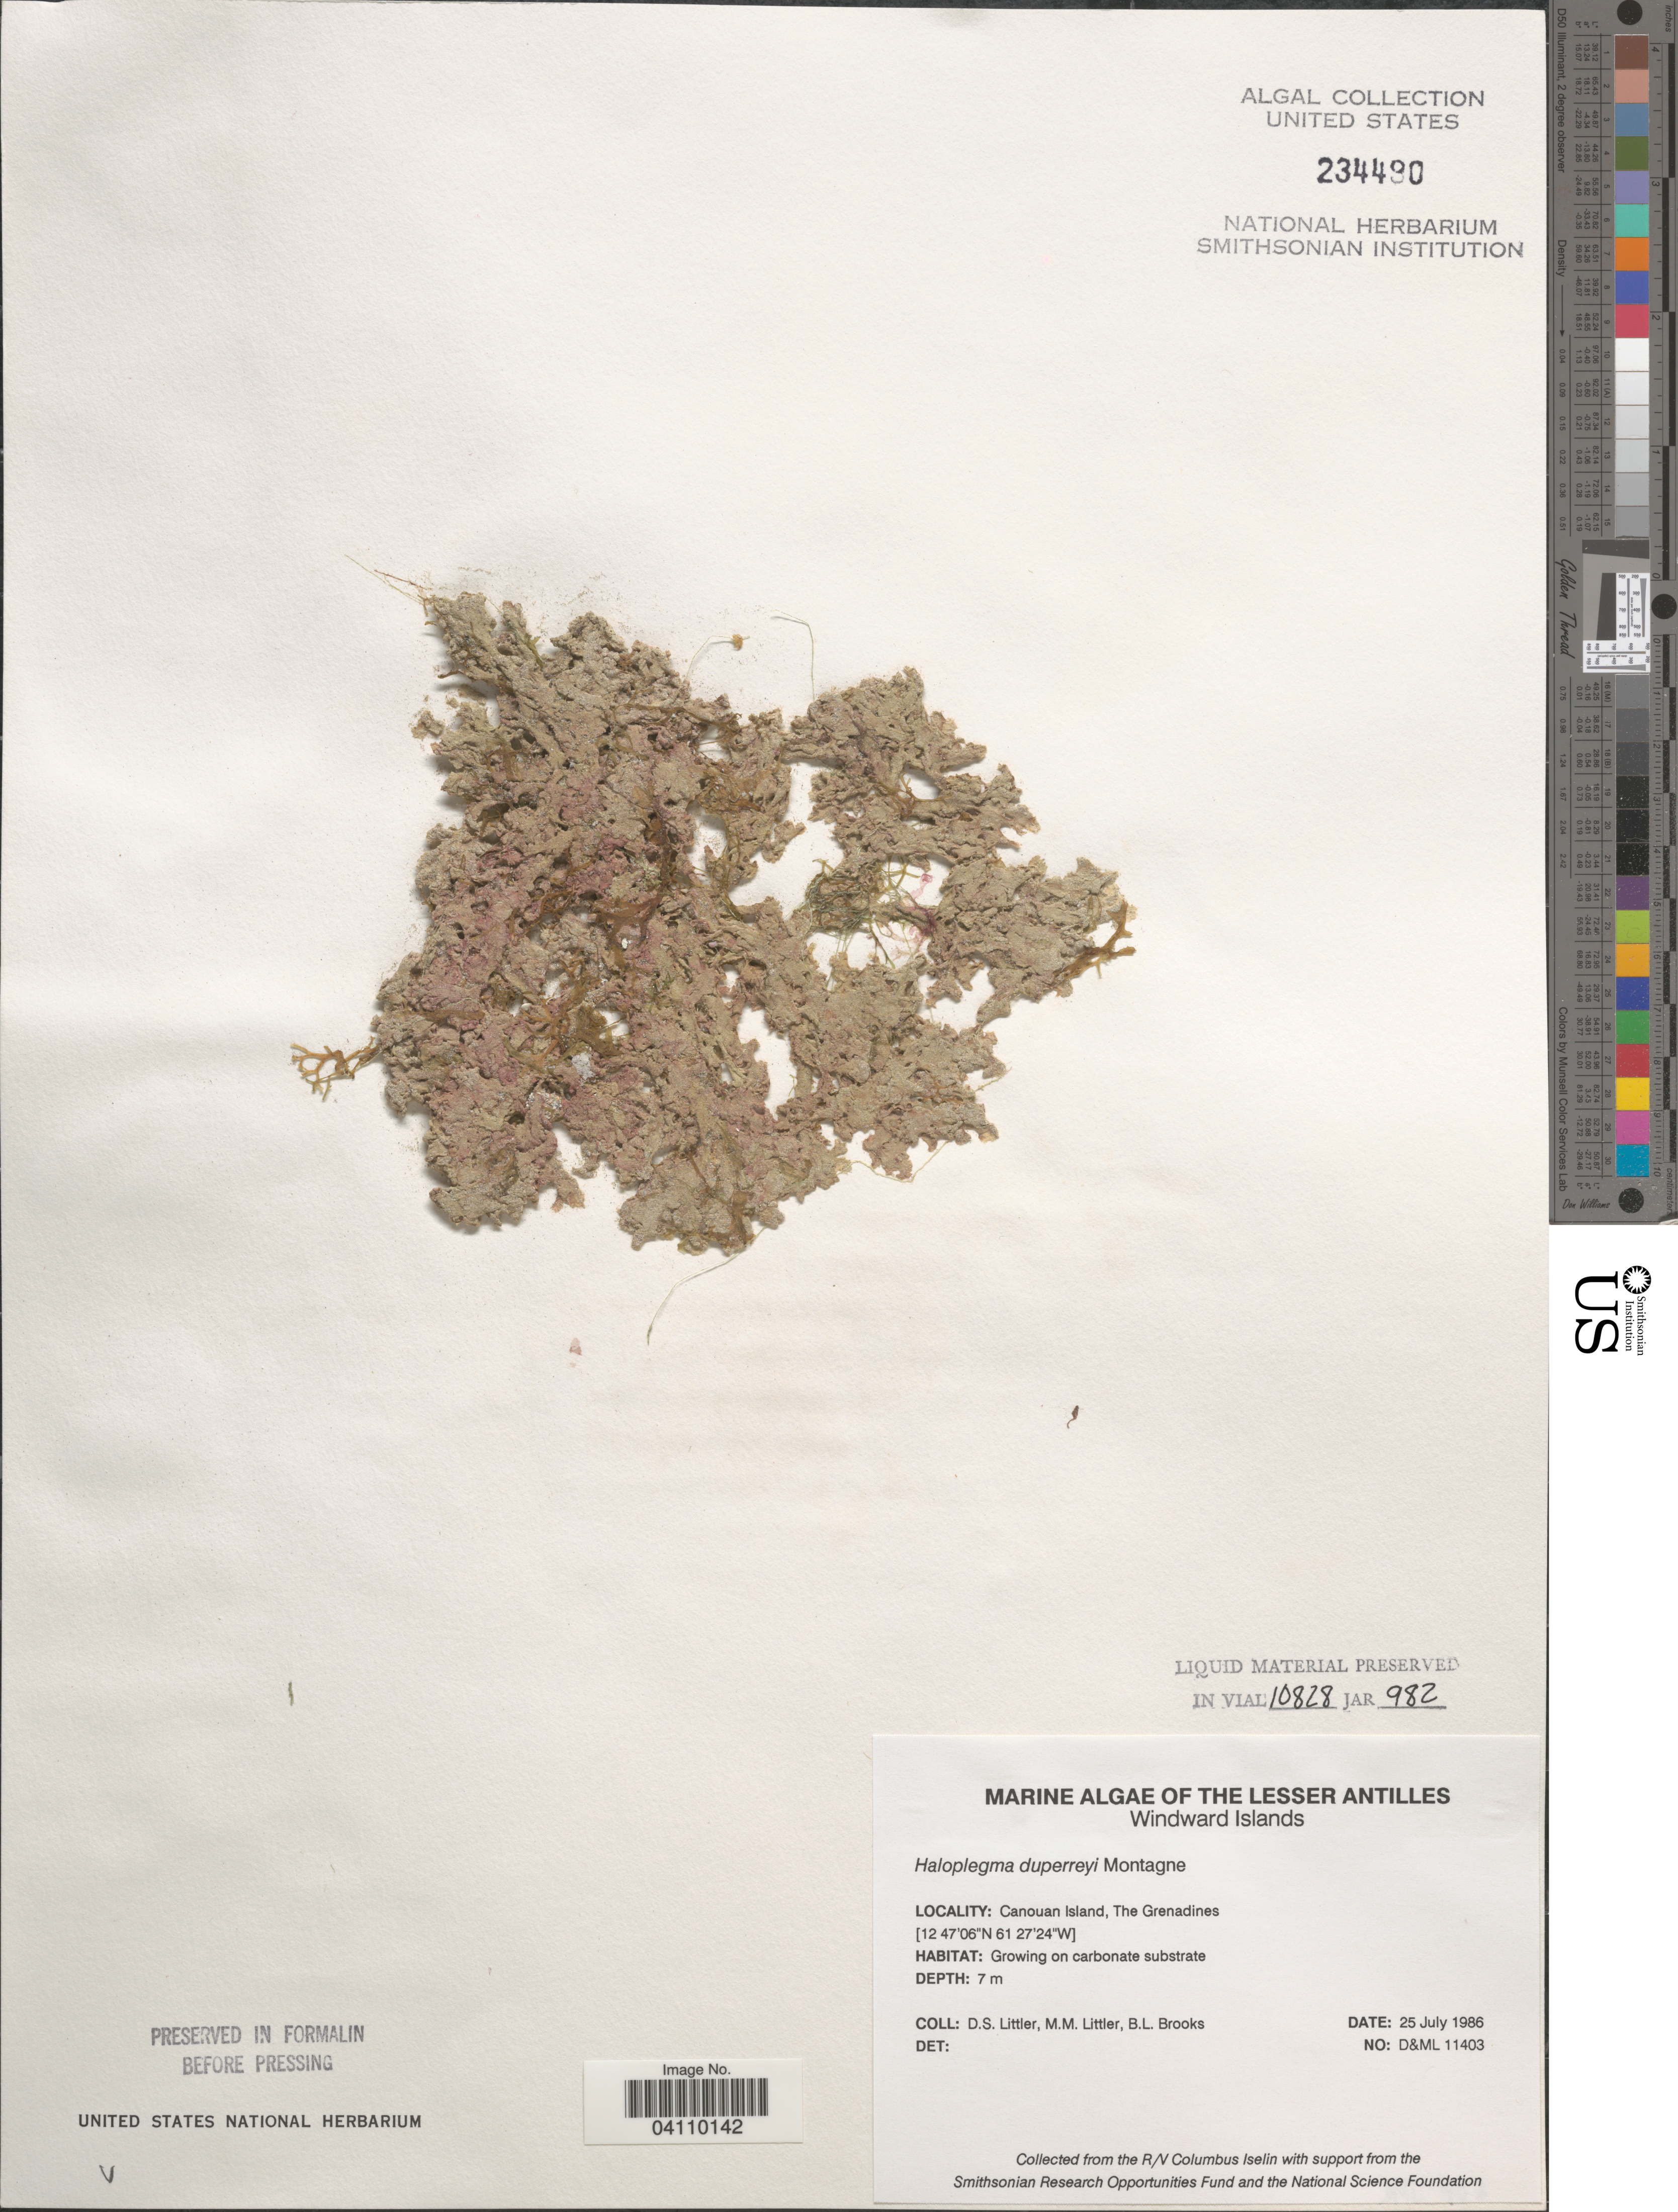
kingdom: Plantae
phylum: Rhodophyta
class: Florideophyceae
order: Ceramiales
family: Wrangeliaceae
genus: Haloplegma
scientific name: Haloplegma duperreyi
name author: Mont.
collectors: D. S. Littler & B. Brooks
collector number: D&ML11403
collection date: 1986-07-25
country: St. Vincent - Grenadines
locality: The Lesser Antilles. Windward Islands. Canouan Island, The Grenadines.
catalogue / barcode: US 234490